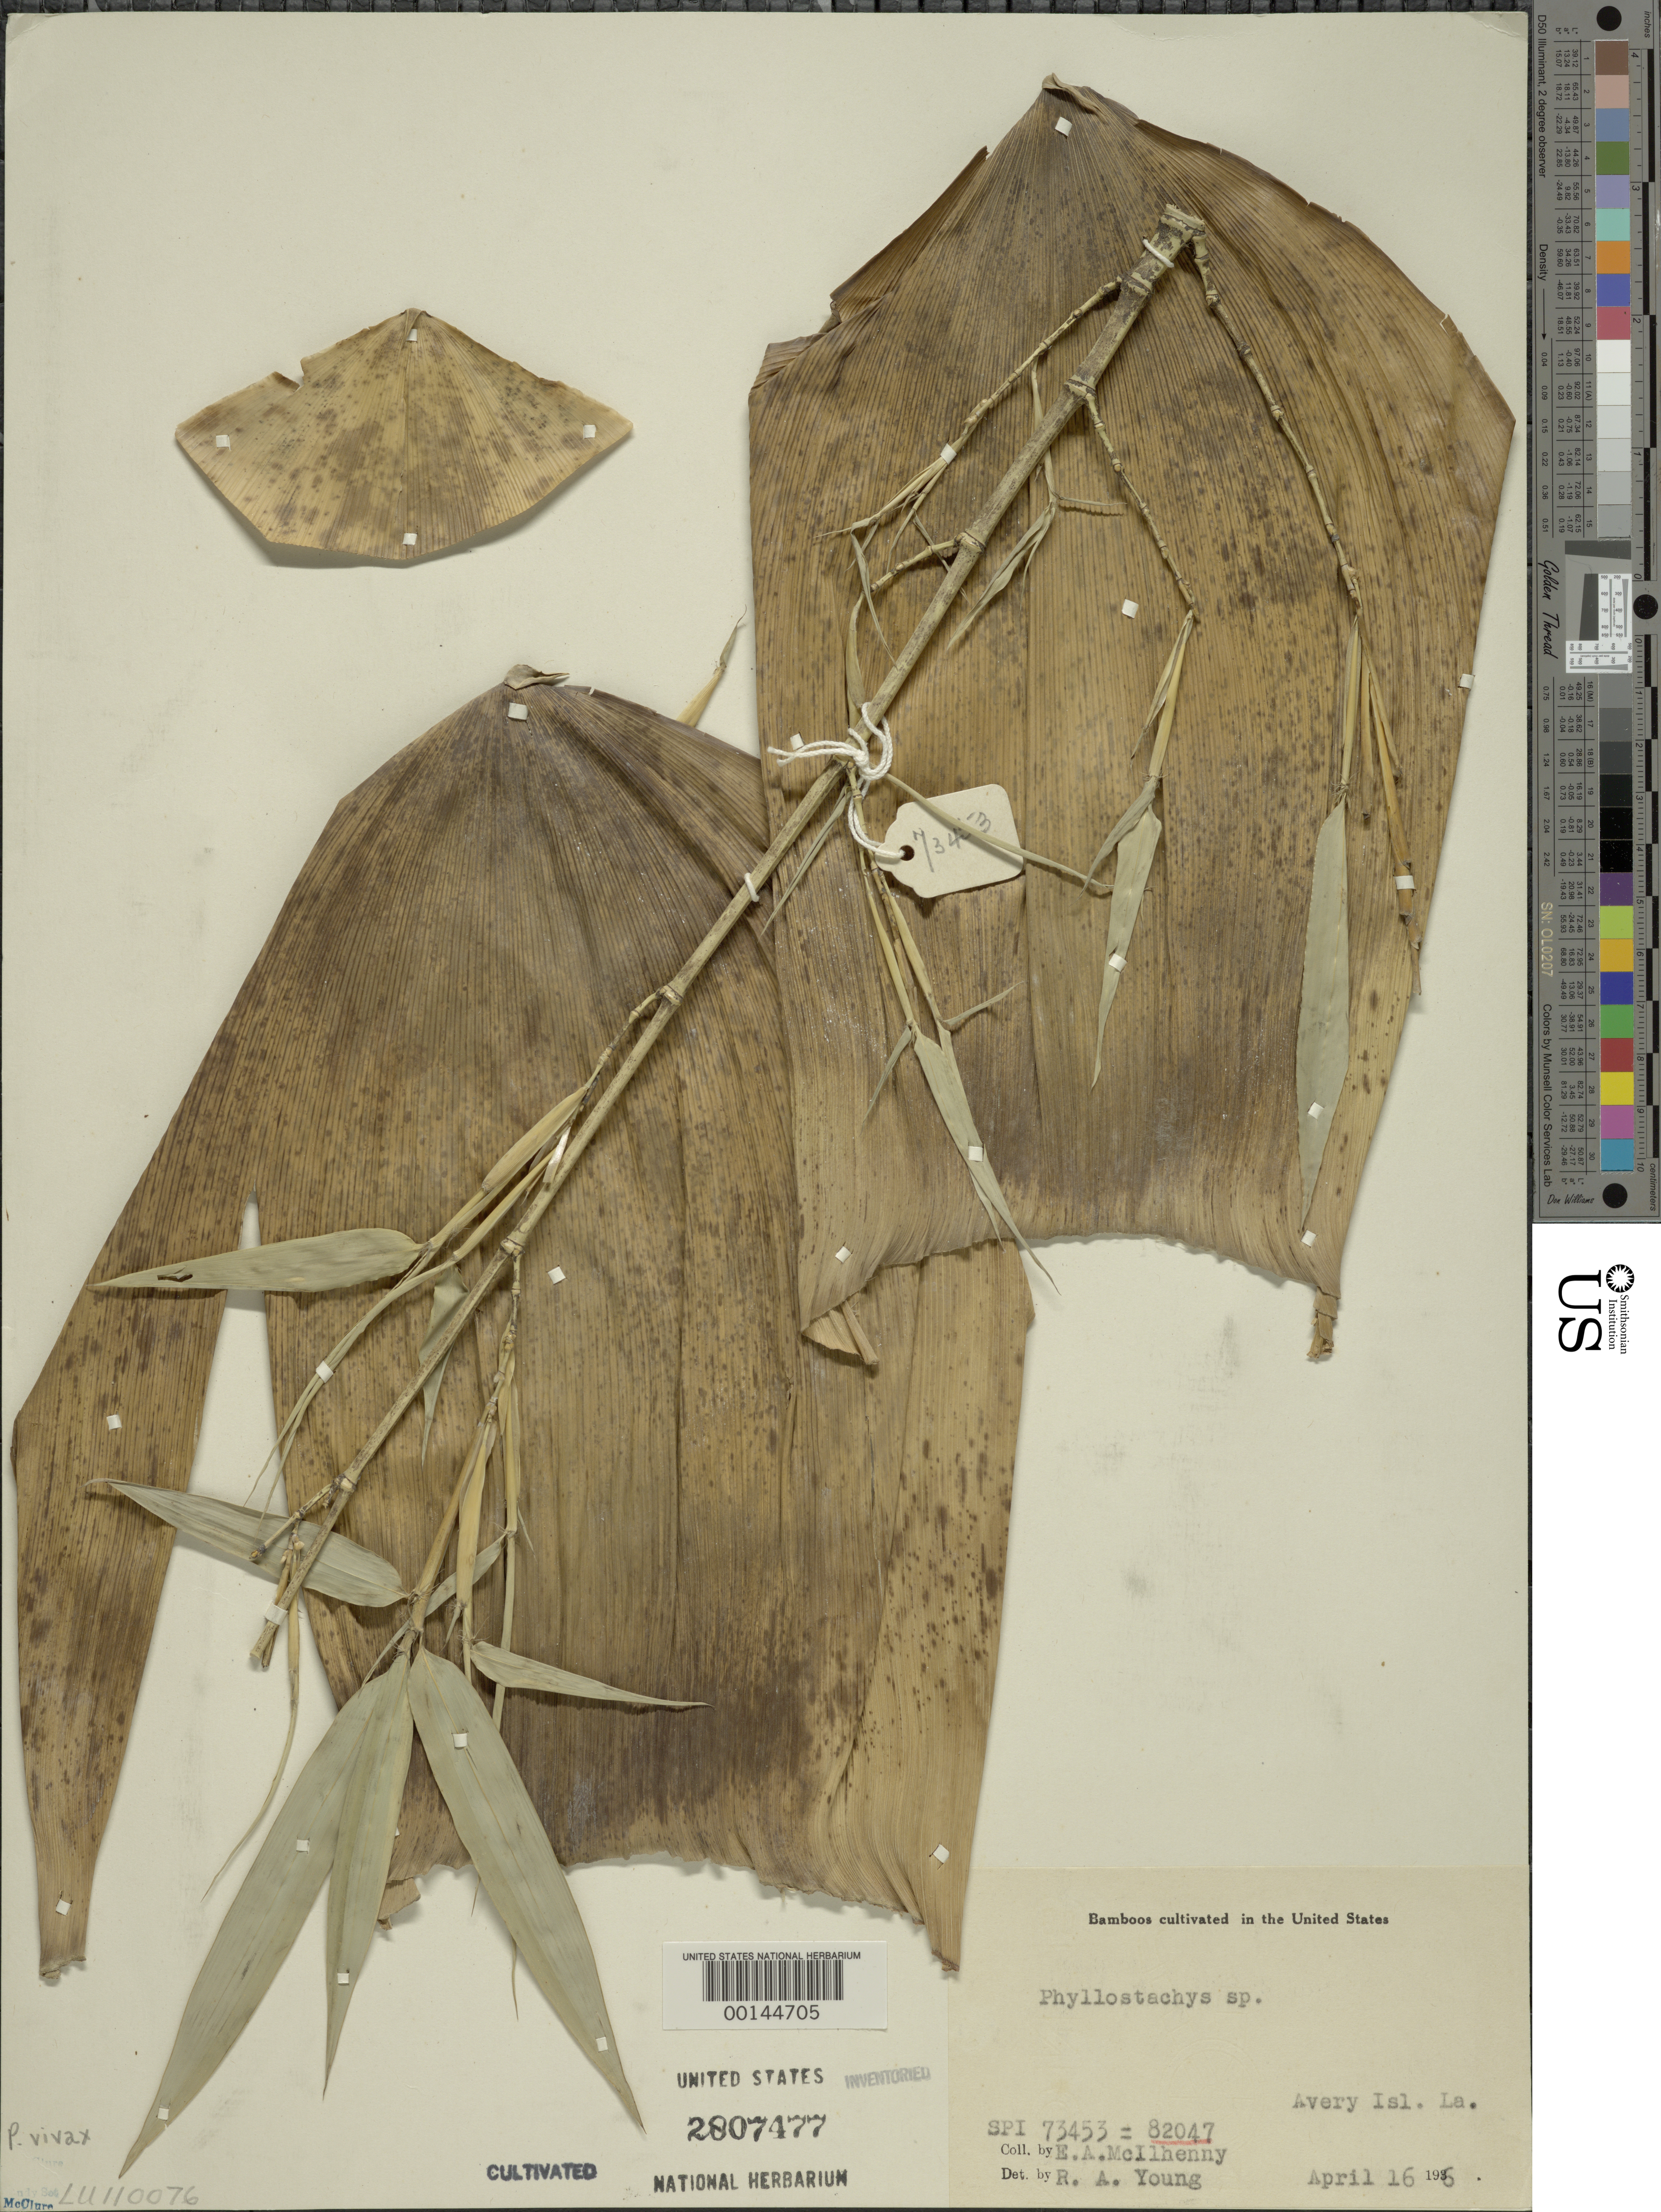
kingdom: Plantae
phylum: Tracheophyta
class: Liliopsida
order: Poales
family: Poaceae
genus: Phyllostachys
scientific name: Phyllostachys vivax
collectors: E. McIlhenny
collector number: SPI 82047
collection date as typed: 16 Apr 1936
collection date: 1936-04-16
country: United States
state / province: Louisiana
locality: Avery island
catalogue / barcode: US 2807477